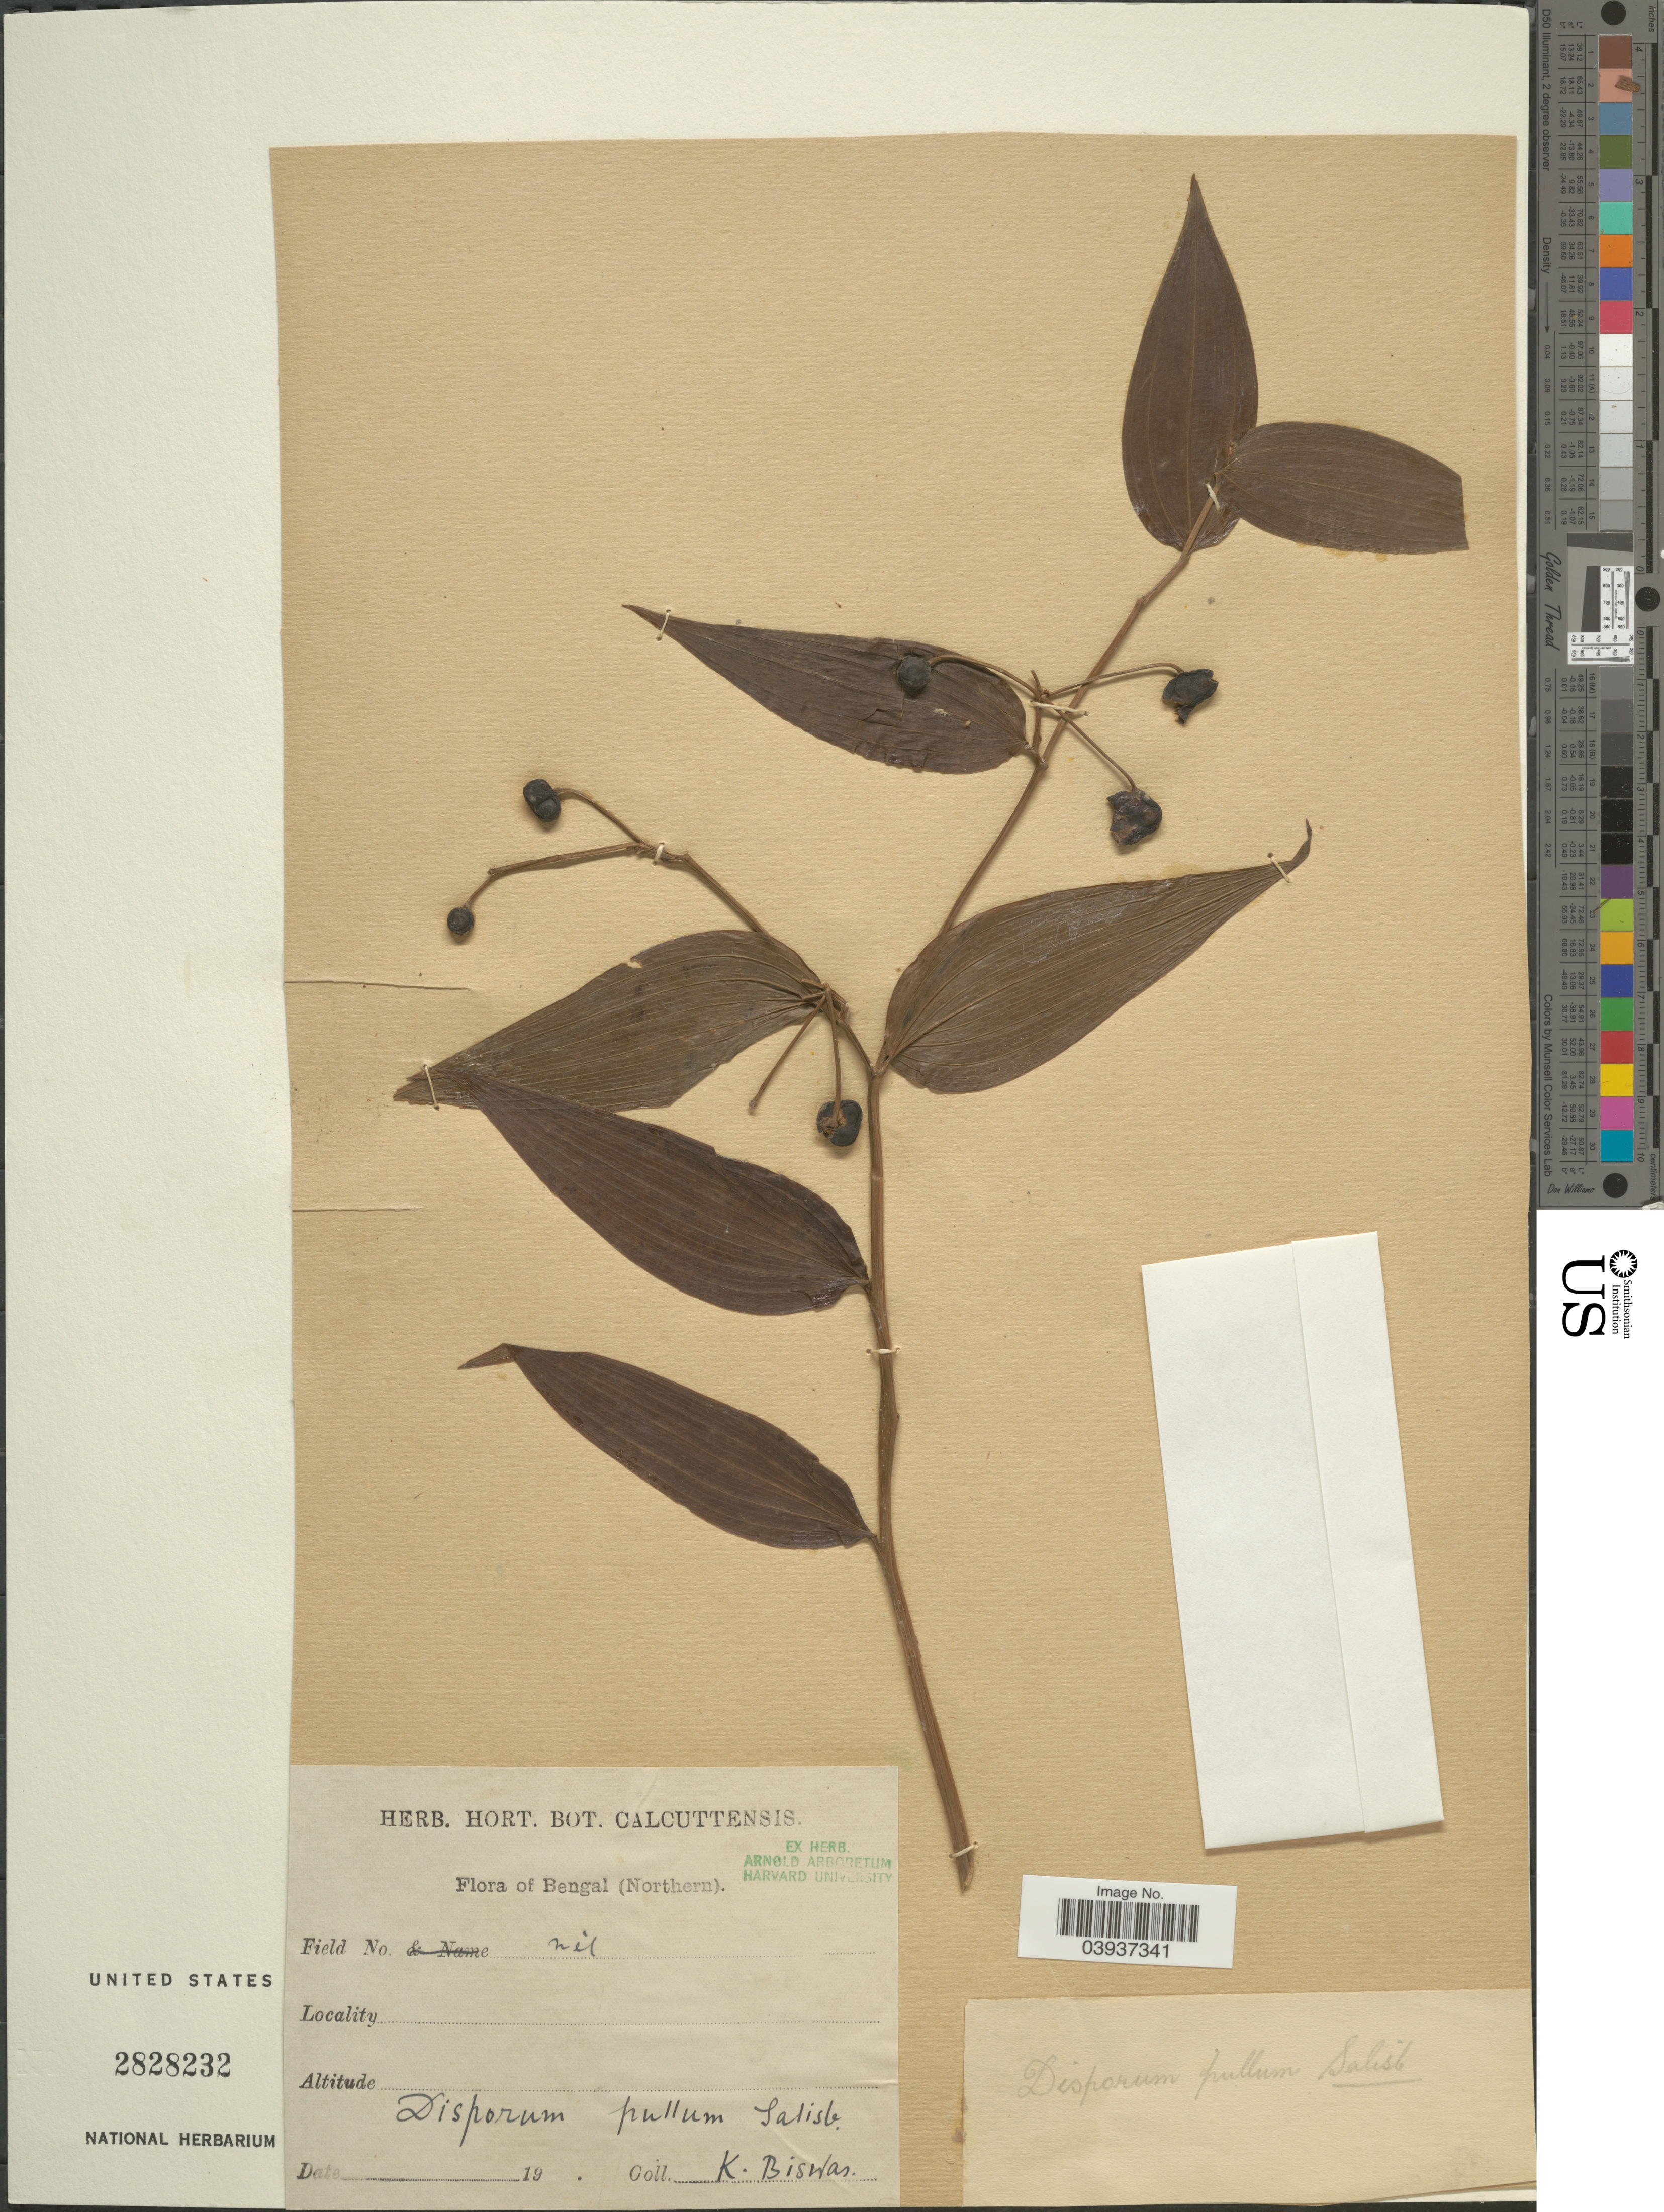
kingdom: Plantae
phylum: Tracheophyta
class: Liliopsida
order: Liliales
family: Colchicaceae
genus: Disporum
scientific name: Disporum pullum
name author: Salisb.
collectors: K. Biswas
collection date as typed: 19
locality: Bengal (Northern).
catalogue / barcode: US 2828232